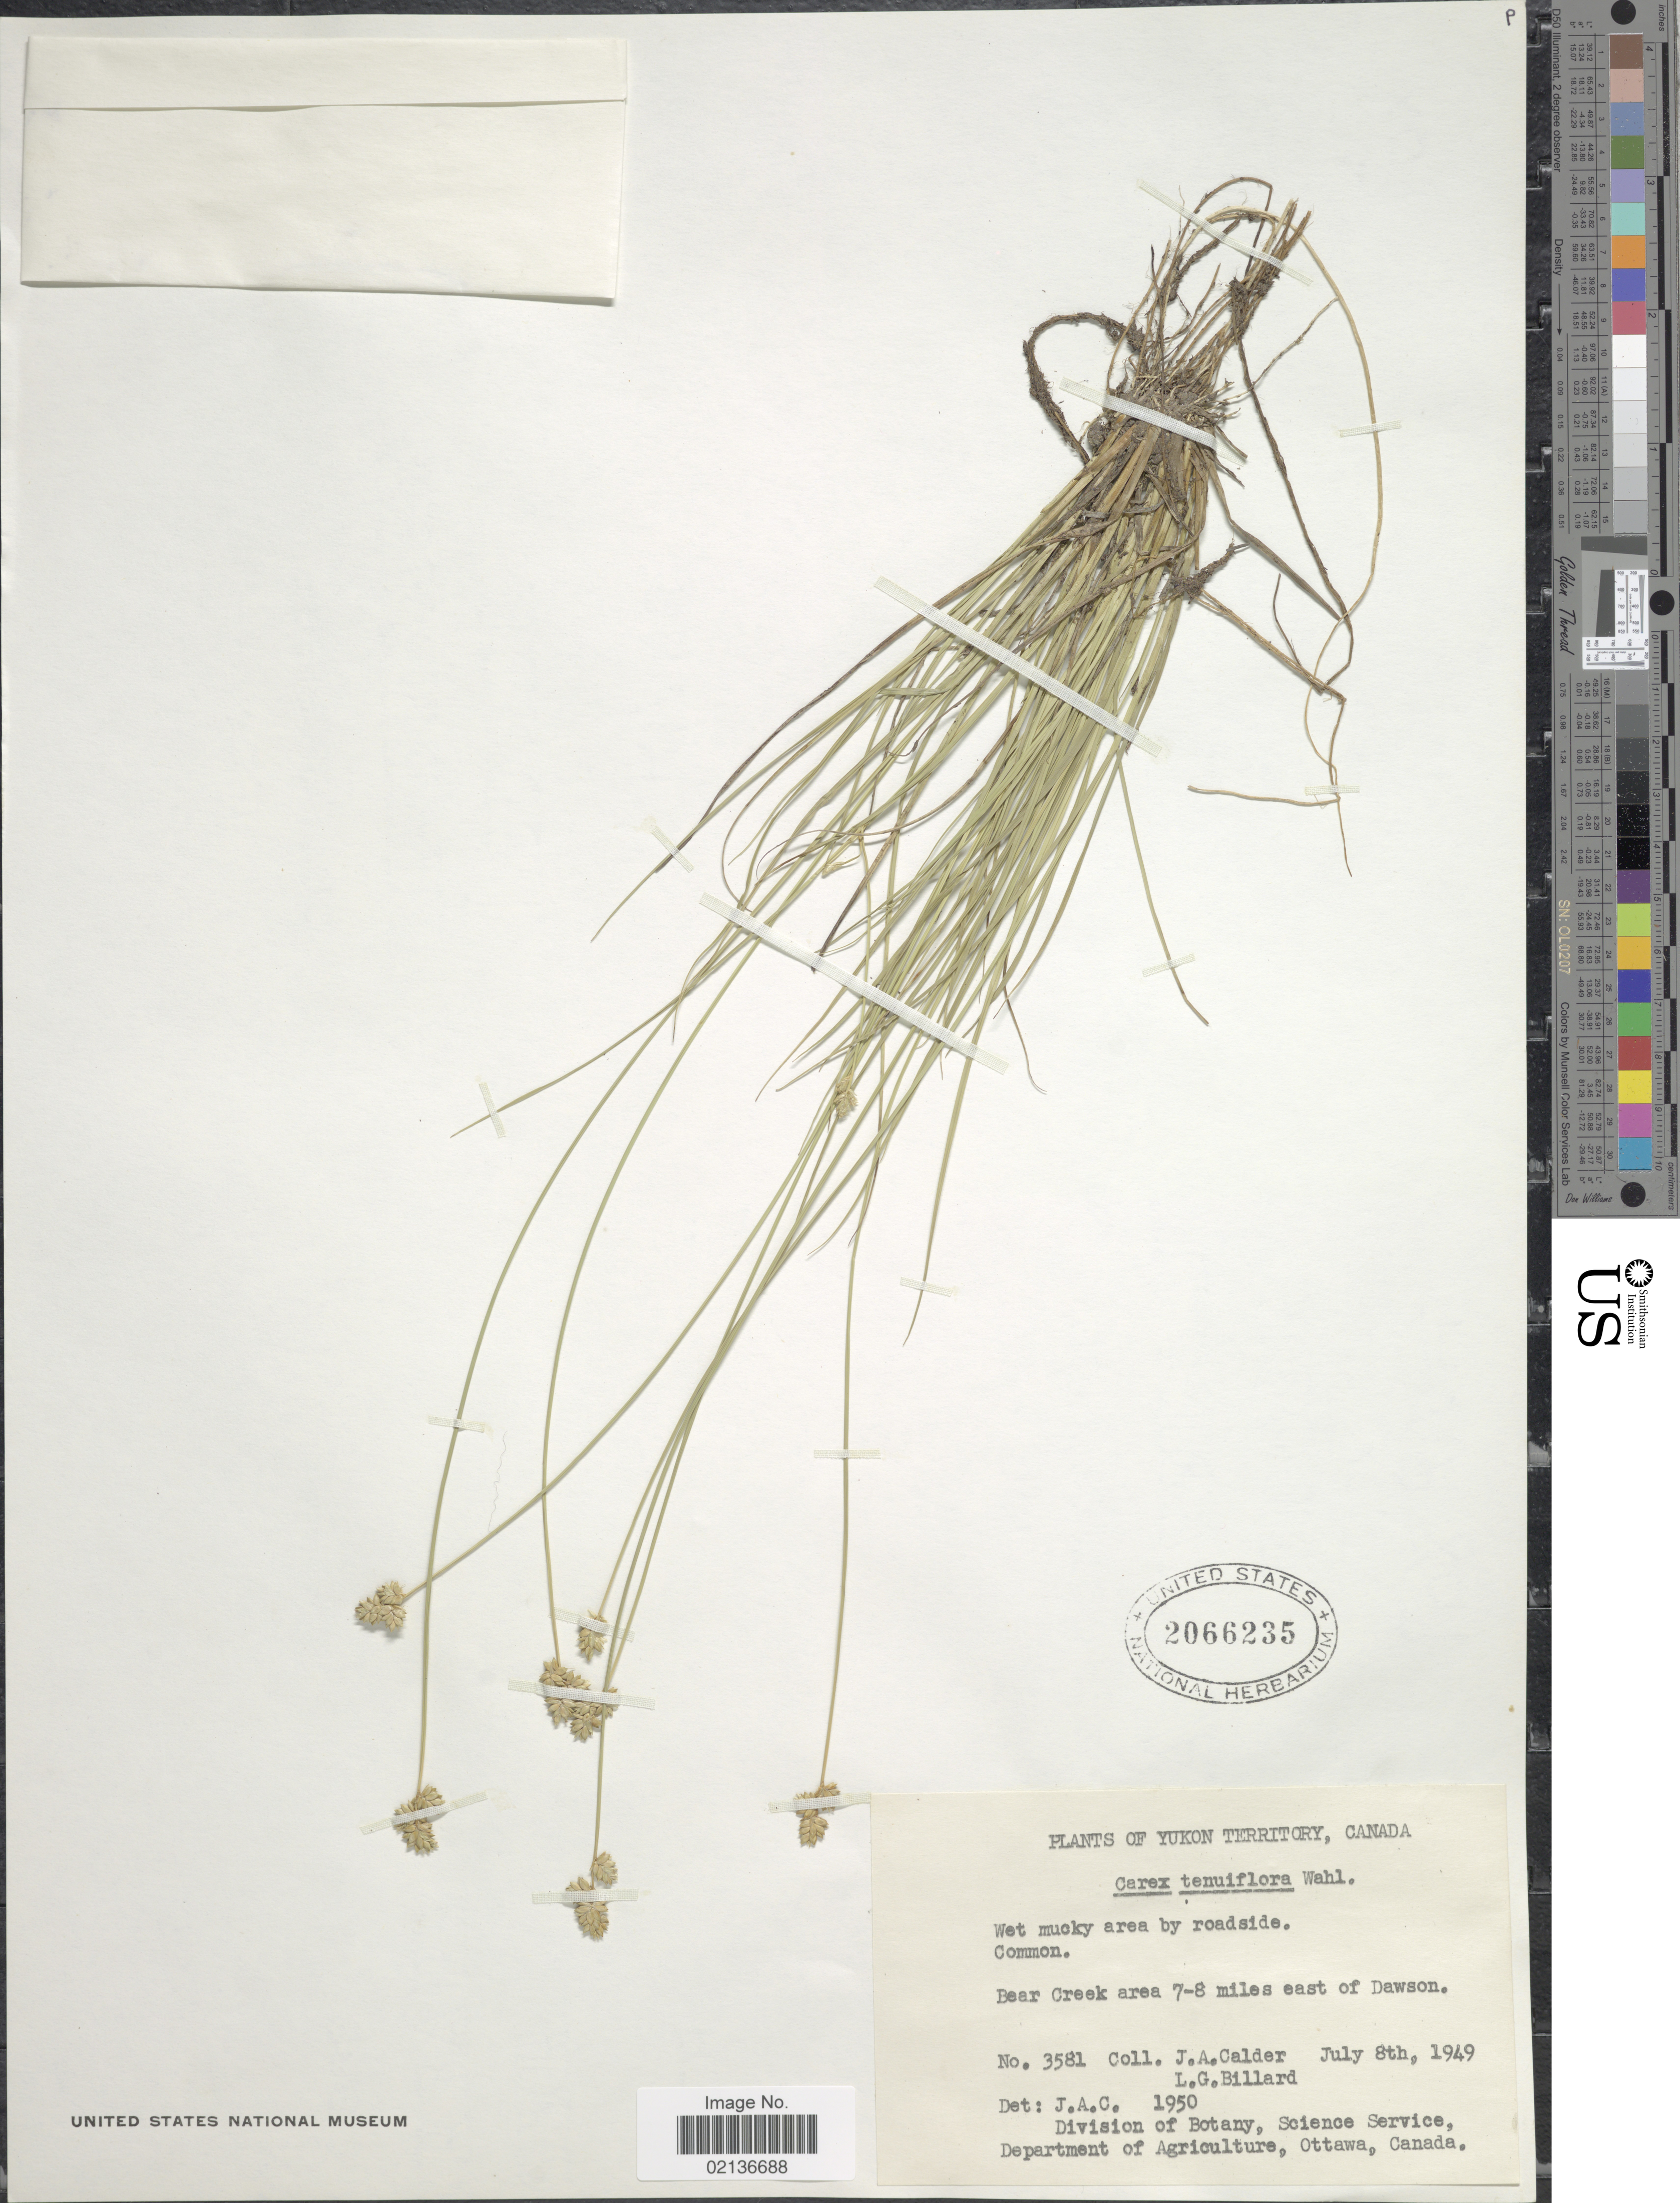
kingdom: Plantae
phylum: Tracheophyta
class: Liliopsida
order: Poales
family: Cyperaceae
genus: Carex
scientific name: Carex tenuiflora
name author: Wahlenb.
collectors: J. A. Calder & L. Billard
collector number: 3581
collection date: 1949-07-08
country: Canada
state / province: Yukon Territory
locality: Yukon Territory, Canada, Bear Creek area 7-8 miles east of Dawson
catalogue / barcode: US 2066235